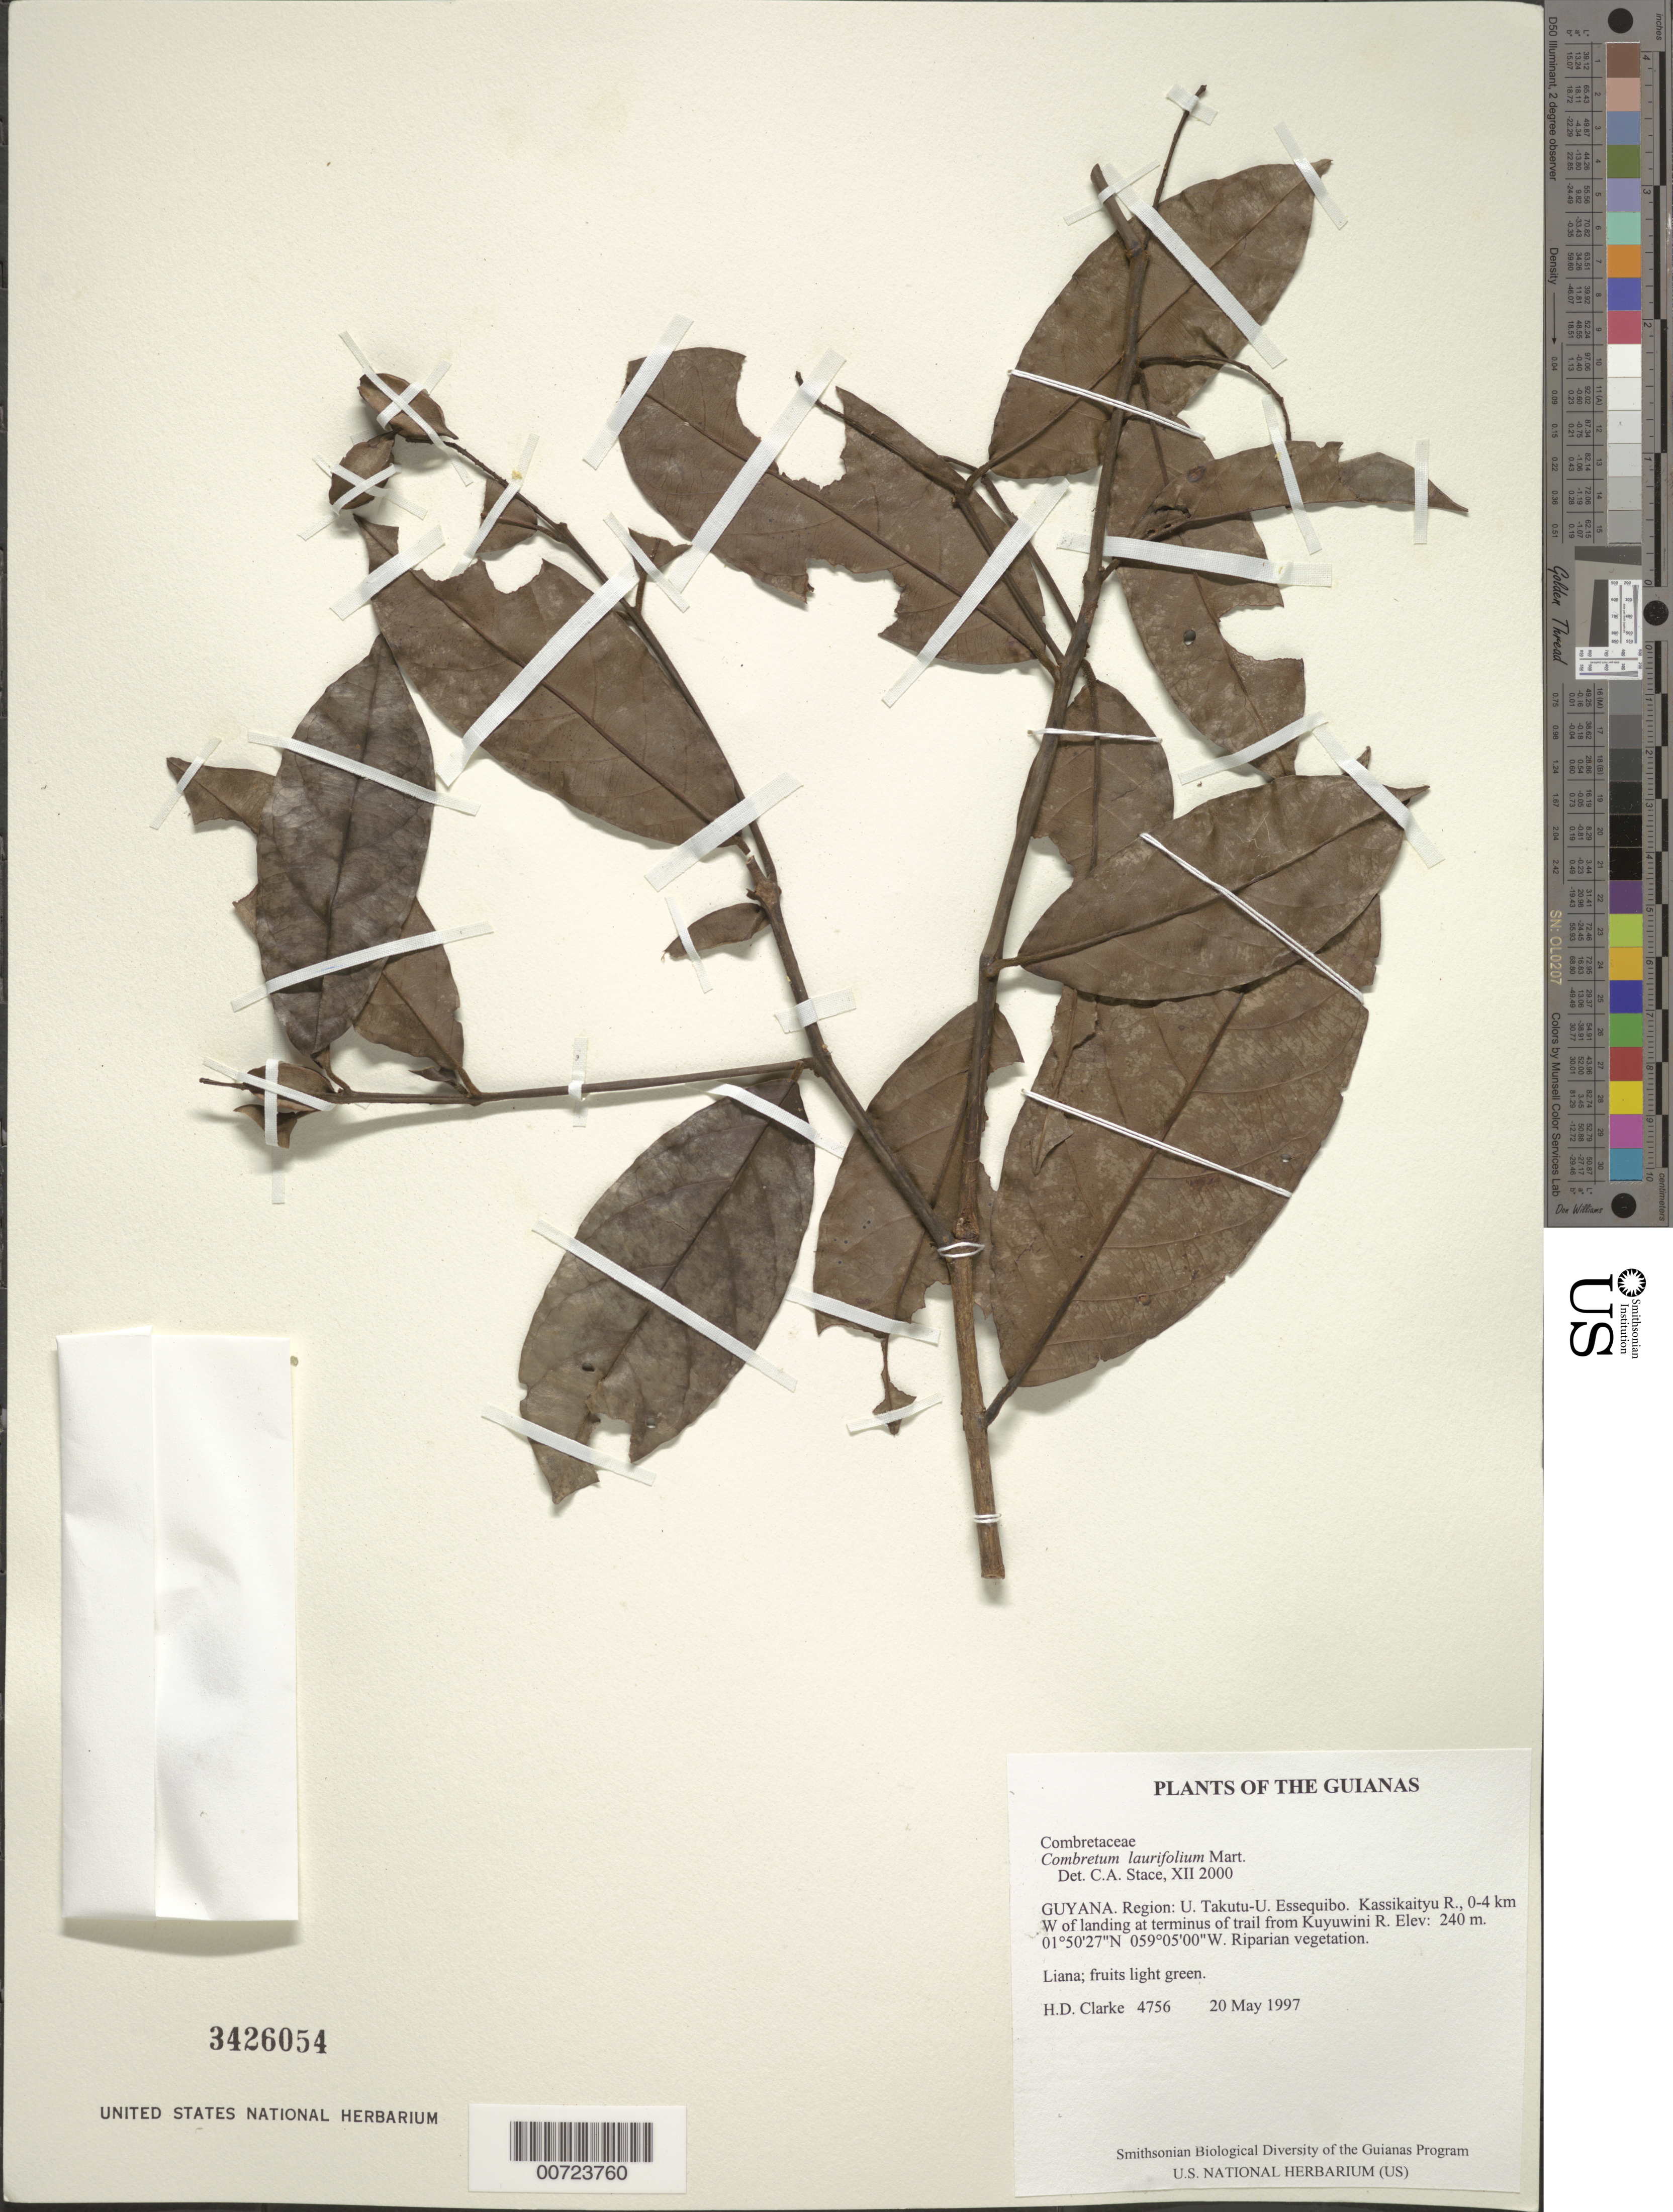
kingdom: Plantae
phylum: Tracheophyta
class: Magnoliopsida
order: Myrtales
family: Combretaceae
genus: Combretum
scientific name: Combretum laurifolium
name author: Mart.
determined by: Stace, C. A.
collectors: H. D. Clarke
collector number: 4756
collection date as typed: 20 May 1997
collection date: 1997-05-20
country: Guyana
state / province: U. Takutu-U. Essequibo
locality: Kassikaityu R., 0-4 km W of landing at terminus of trail from Kuyuwini R.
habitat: Riparian vegetation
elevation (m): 240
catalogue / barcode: US 3426054